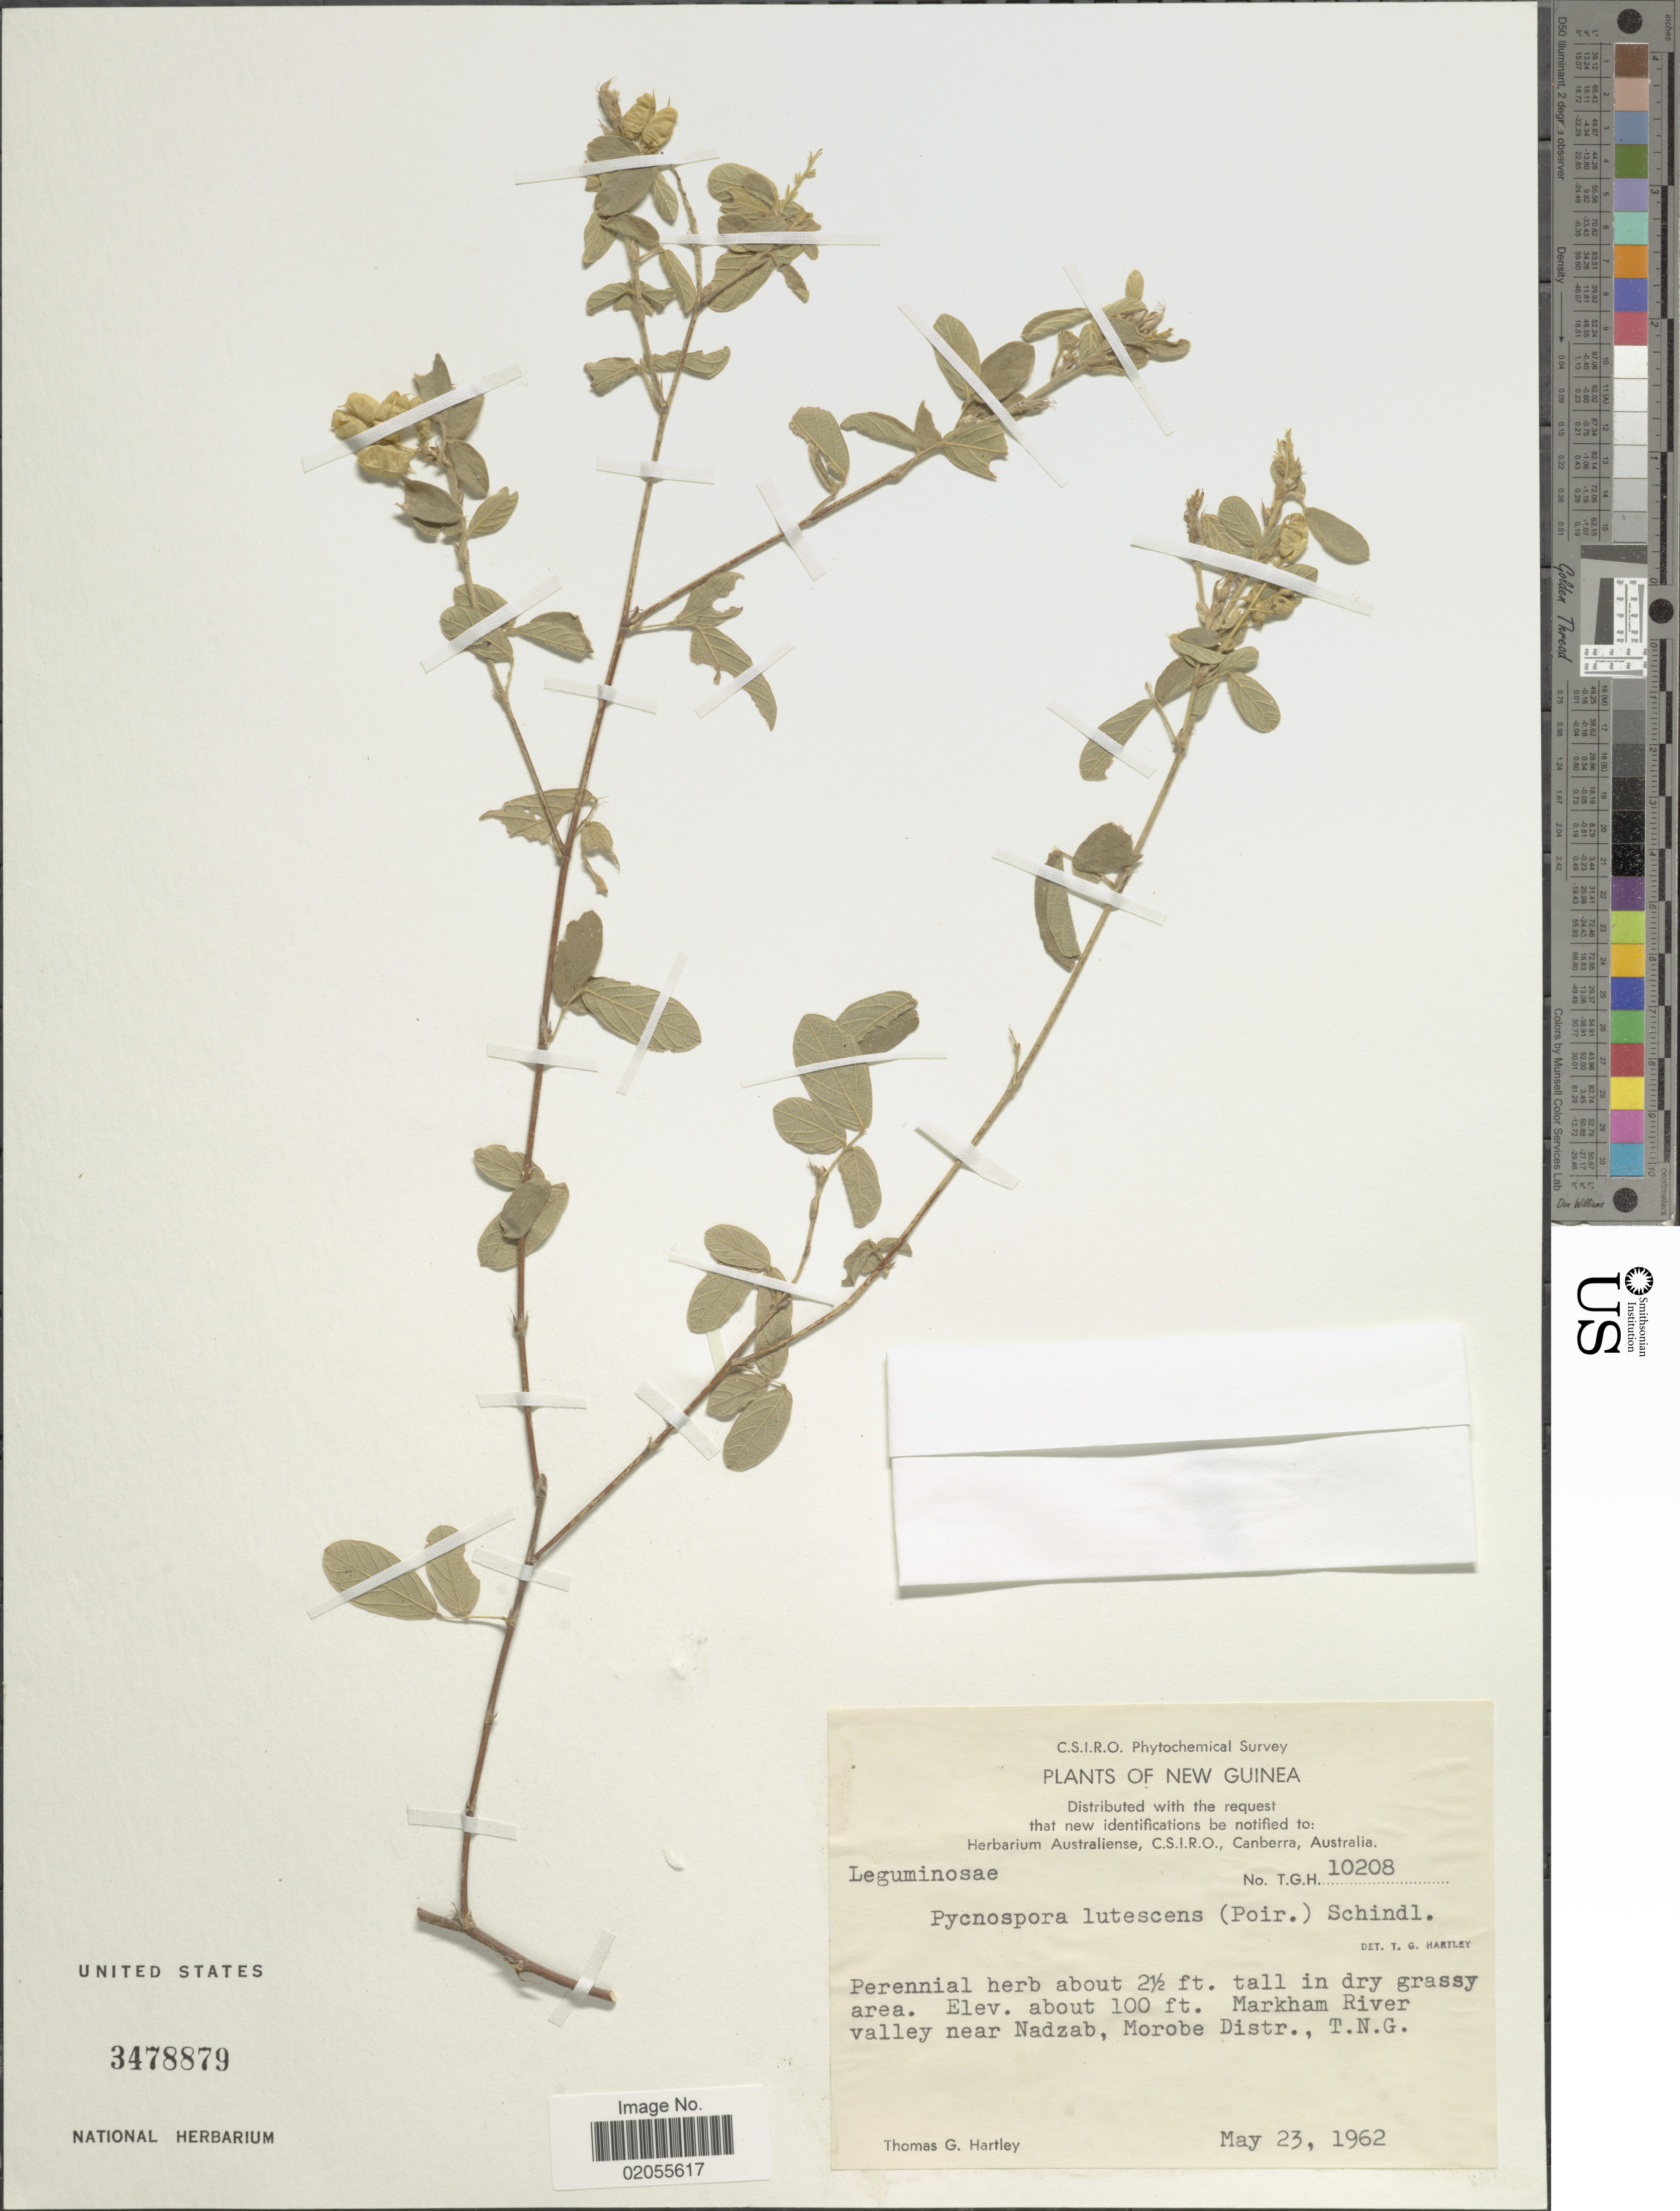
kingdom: Plantae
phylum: Tracheophyta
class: Magnoliopsida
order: Fabales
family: Fabaceae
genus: Pycnospora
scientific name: Pycnospora lutescens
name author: (Poir.) Schindl.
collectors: T. G. Hartley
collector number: T. G. H. 10208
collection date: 1962-05-23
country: Papua New Guinea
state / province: Morobe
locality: Markham River, valley near Nadzab, T. N. G.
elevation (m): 30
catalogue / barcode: US 3478879